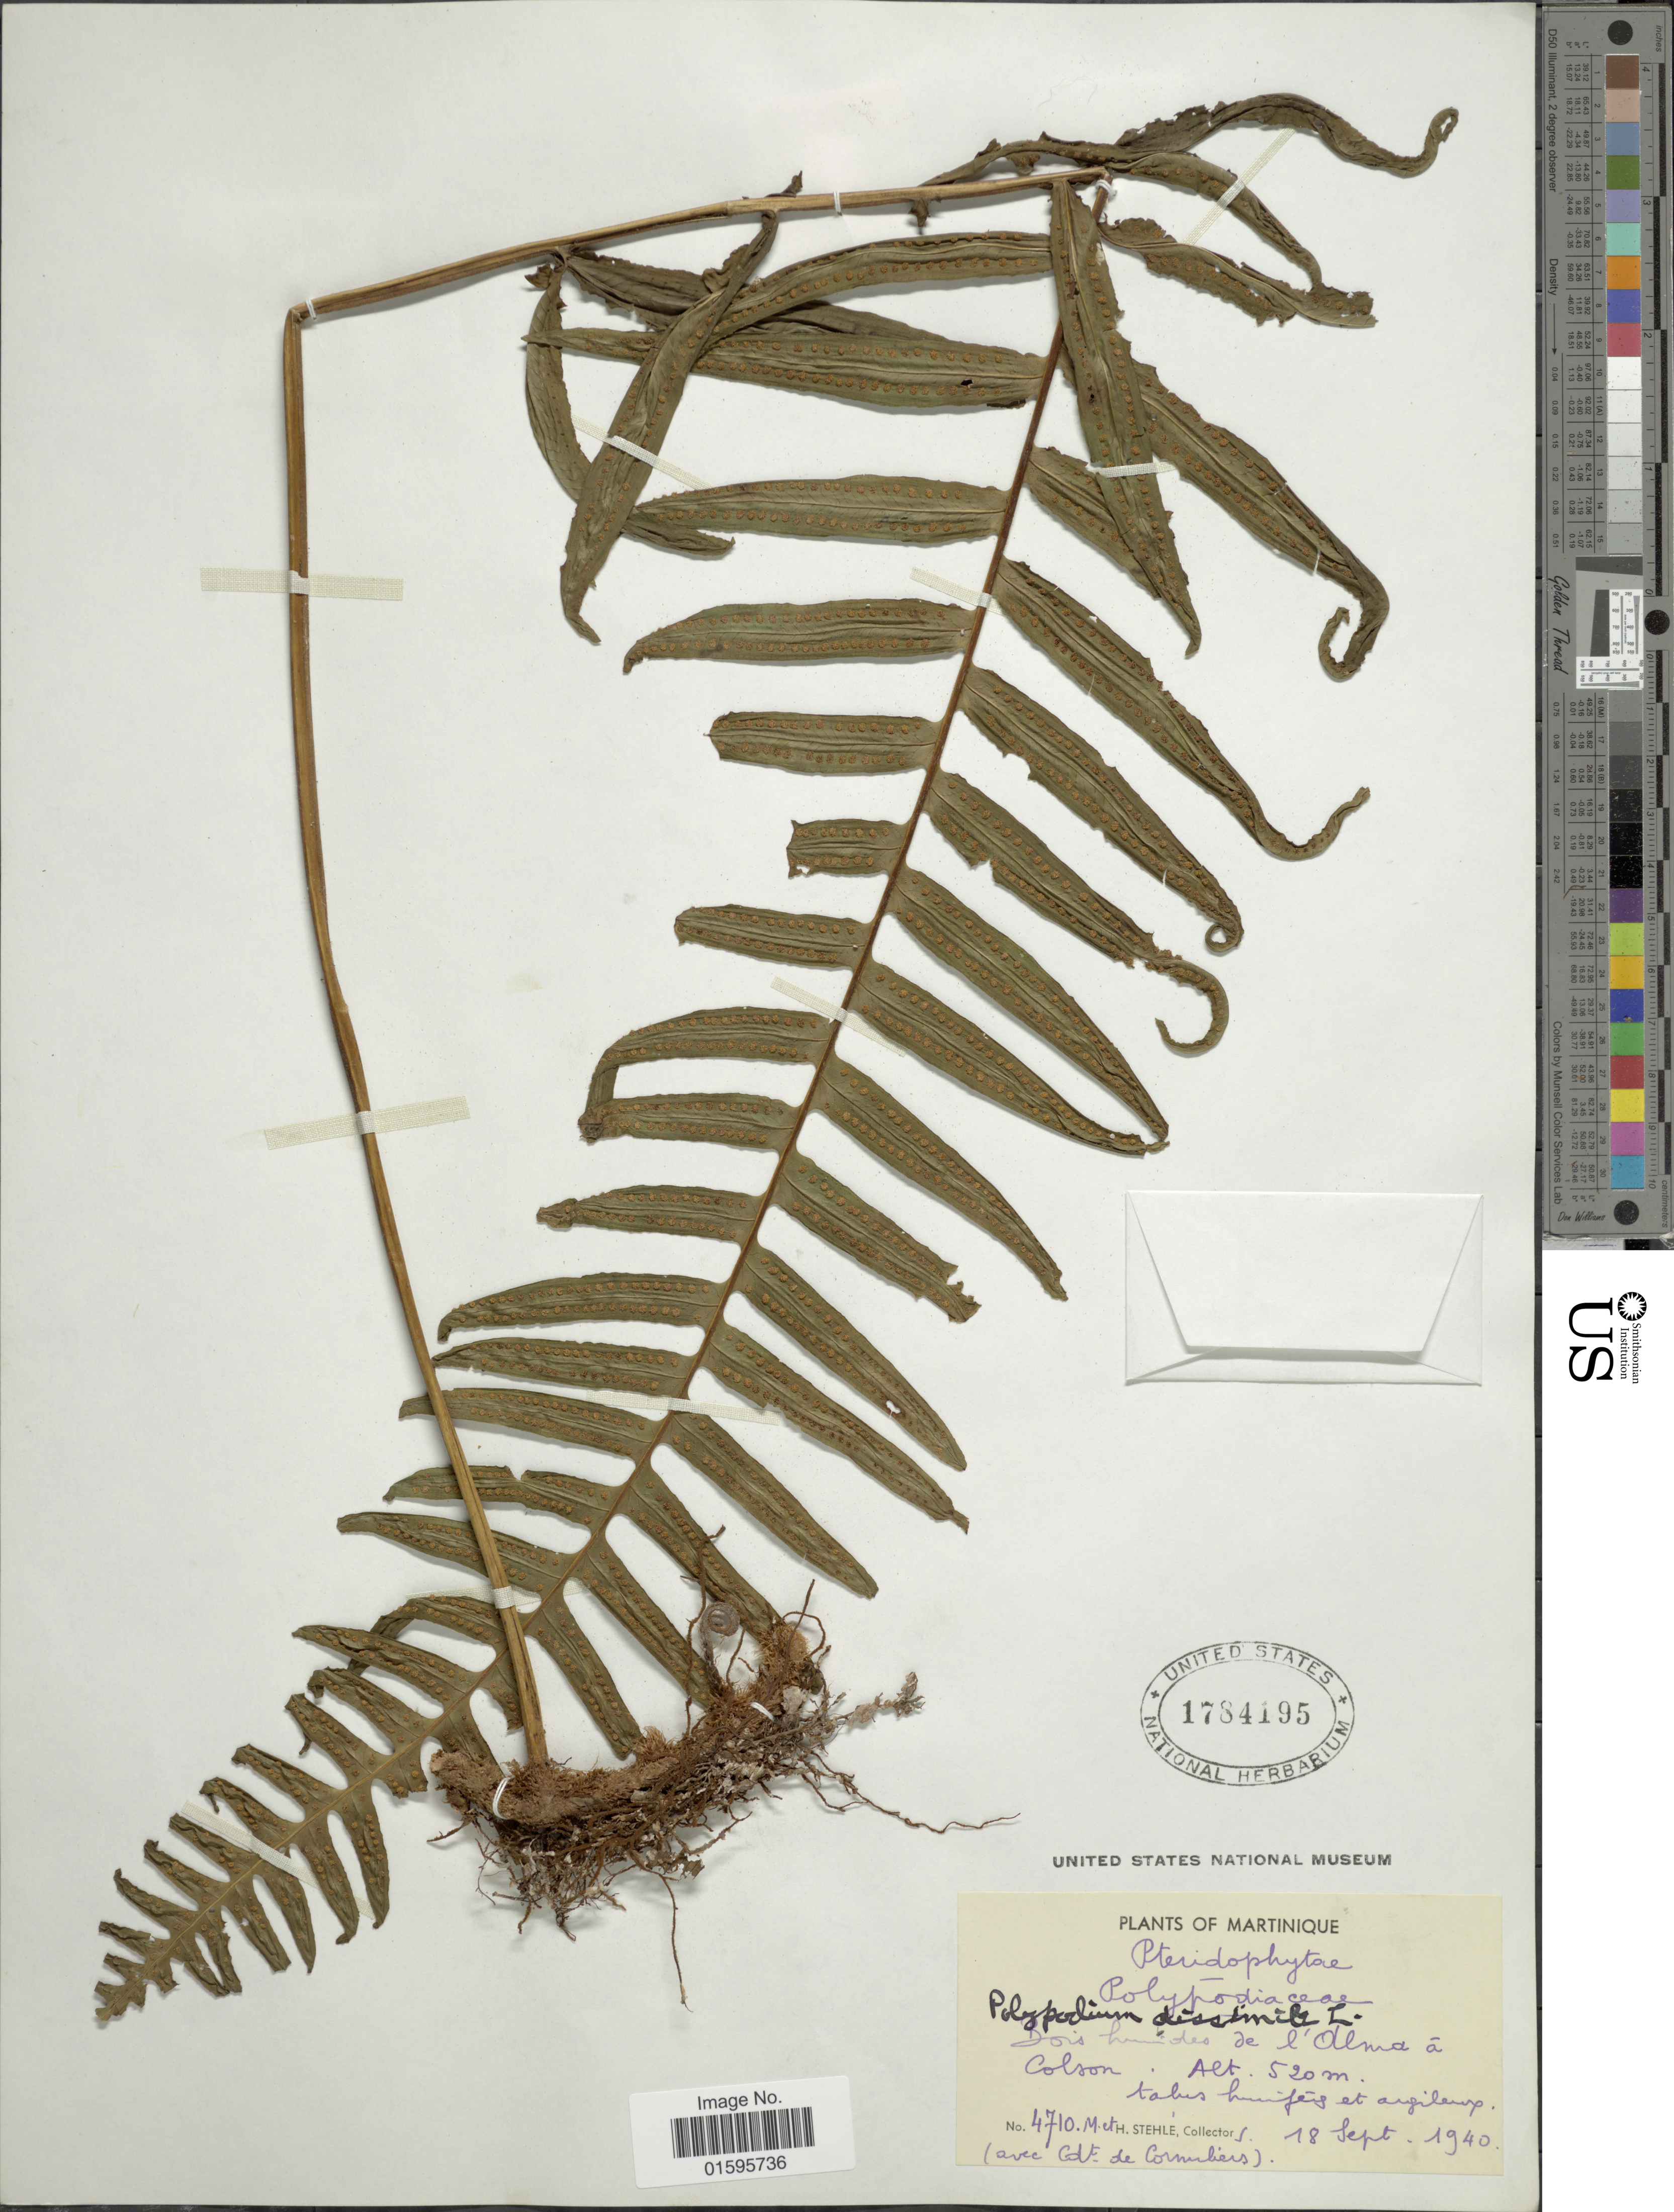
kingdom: Plantae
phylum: Tracheophyta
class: Polypodiopsida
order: Polypodiales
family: Polypodiaceae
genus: Polypodium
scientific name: Polypodium dulce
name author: Poir.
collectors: M. Stehlé, H. Stehlé & -. Cornuliers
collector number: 4710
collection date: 1940-09-18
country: Martinique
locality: L'Alma a Colson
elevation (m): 520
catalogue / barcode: US 1784195